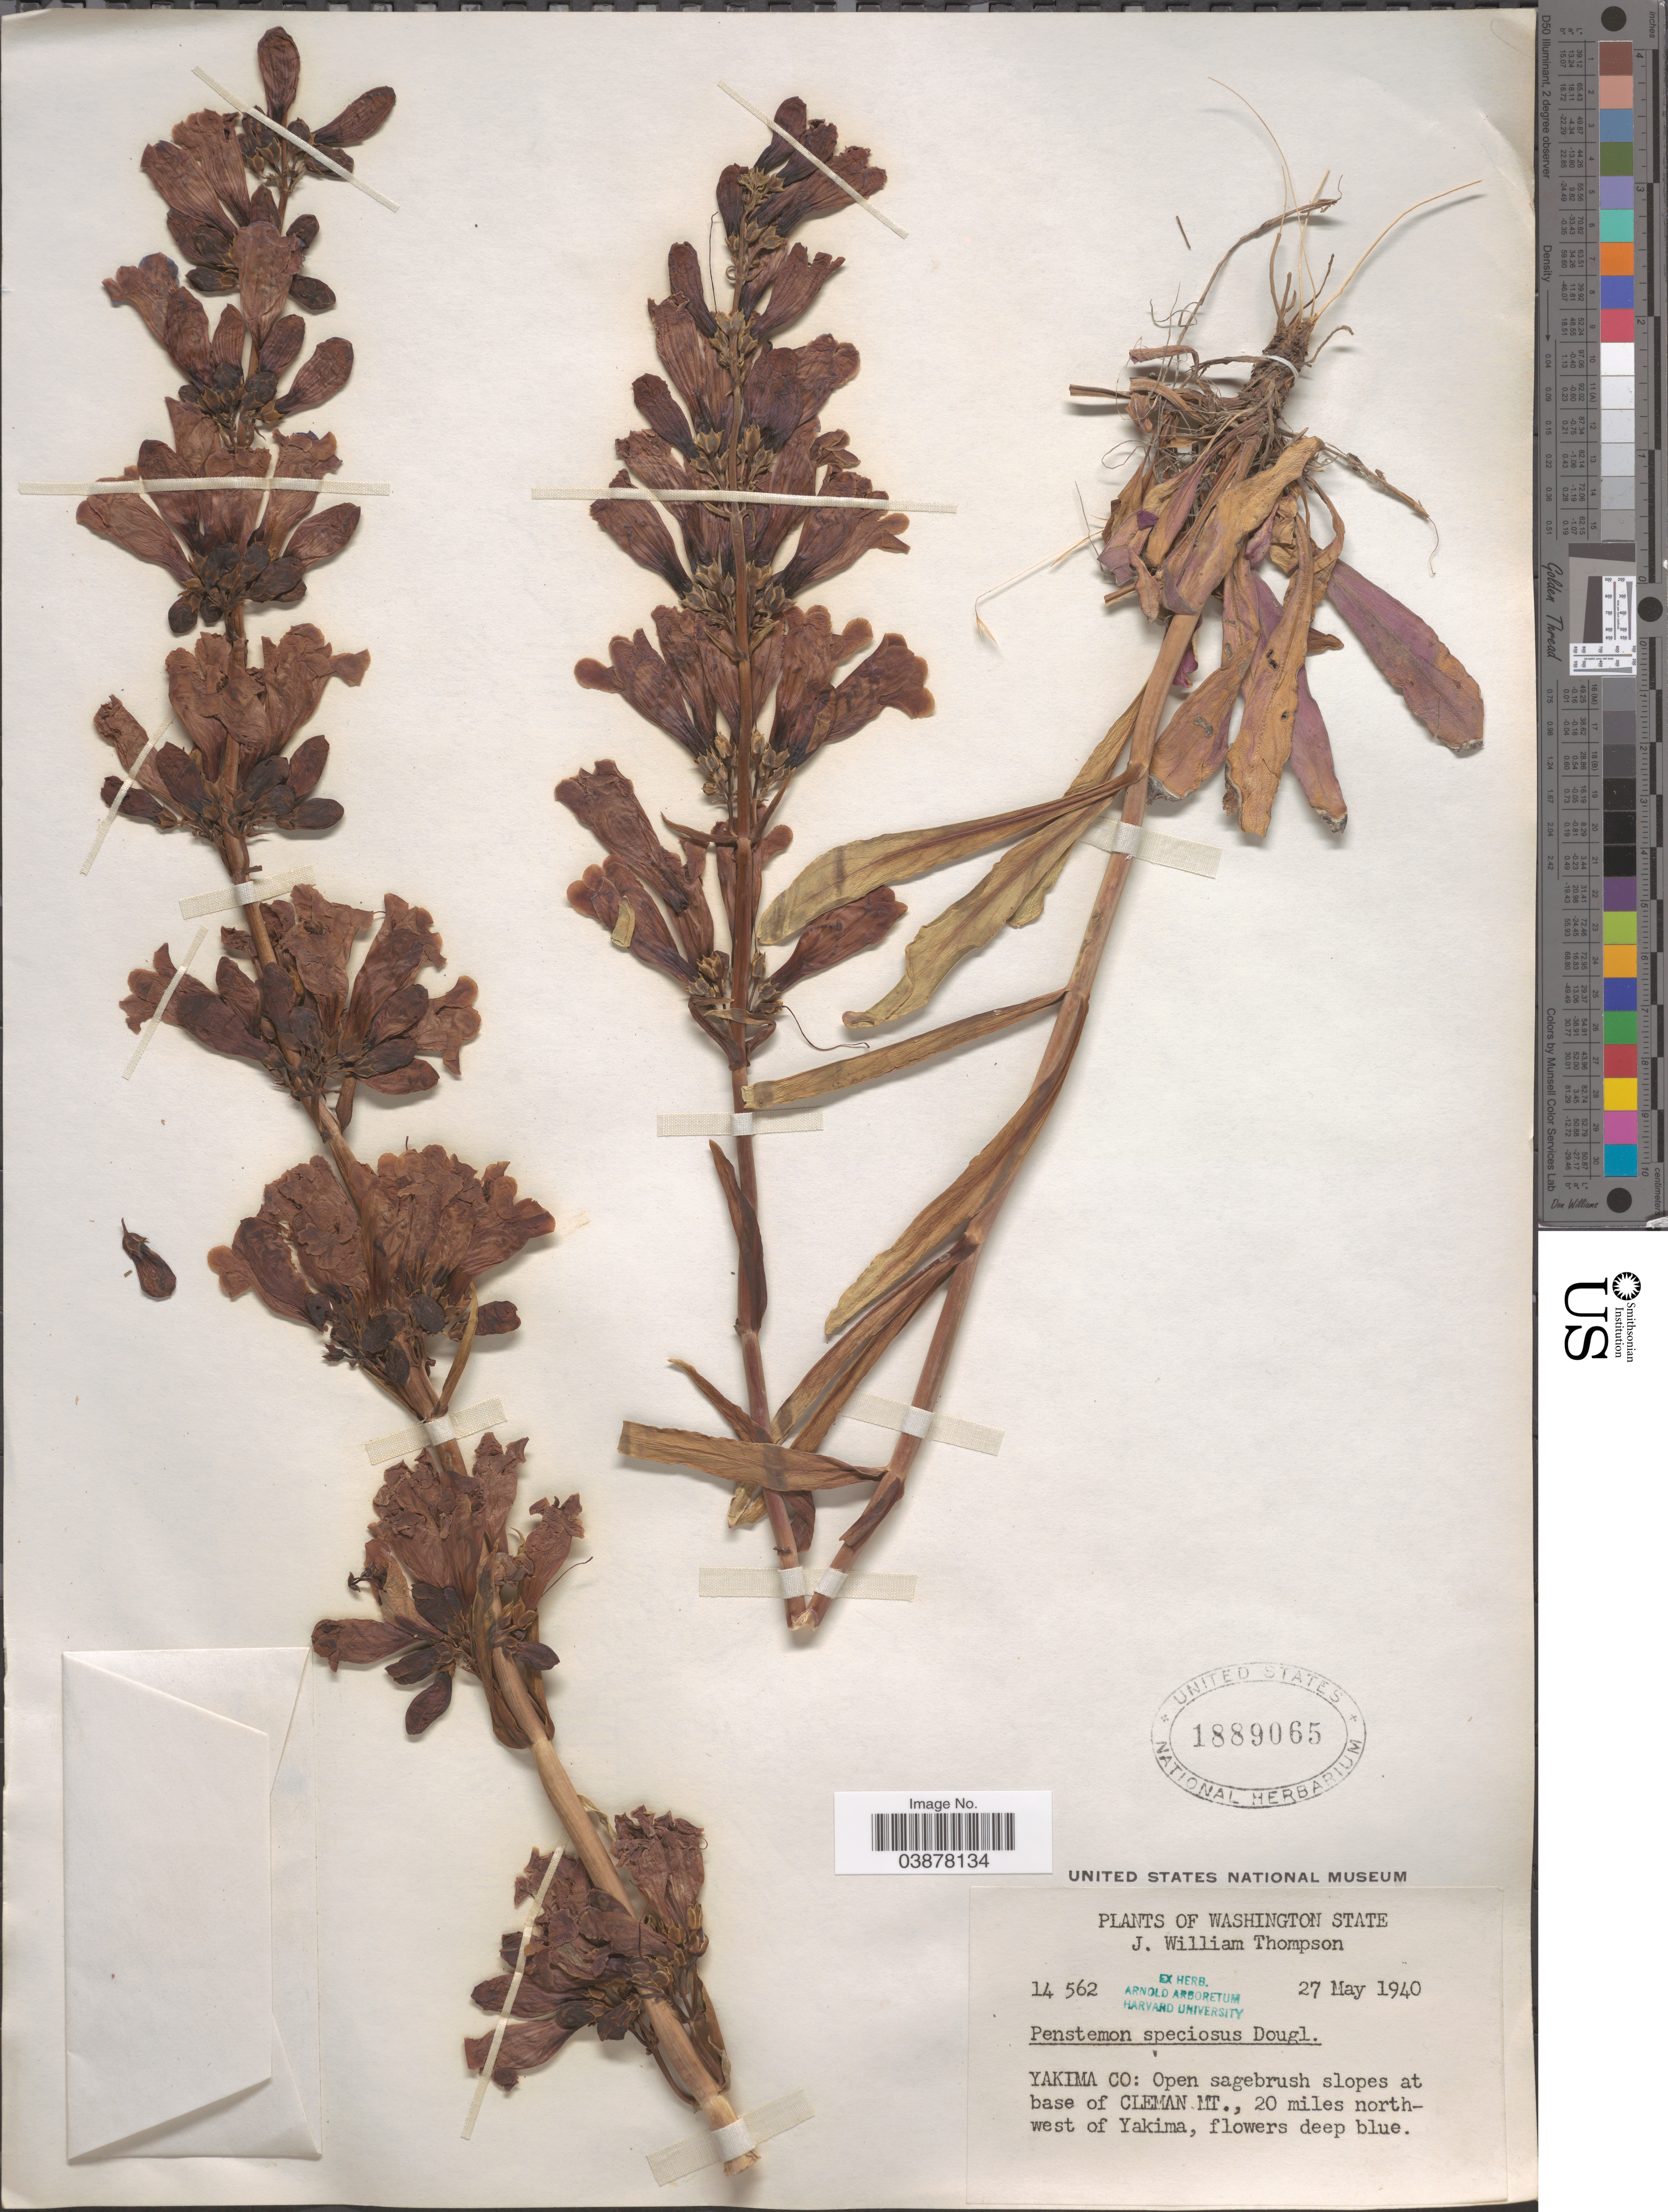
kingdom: Plantae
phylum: Tracheophyta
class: Magnoliopsida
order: Lamiales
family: Plantaginaceae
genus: Penstemon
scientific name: Penstemon speciosus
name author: Douglas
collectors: J. W. Thompson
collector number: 14562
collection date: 1940-05-27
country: United States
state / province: Washington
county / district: Yakima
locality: Yakima Co: base of Cleman Mt., 20 miles north-west of Yakima.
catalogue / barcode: US 1889065